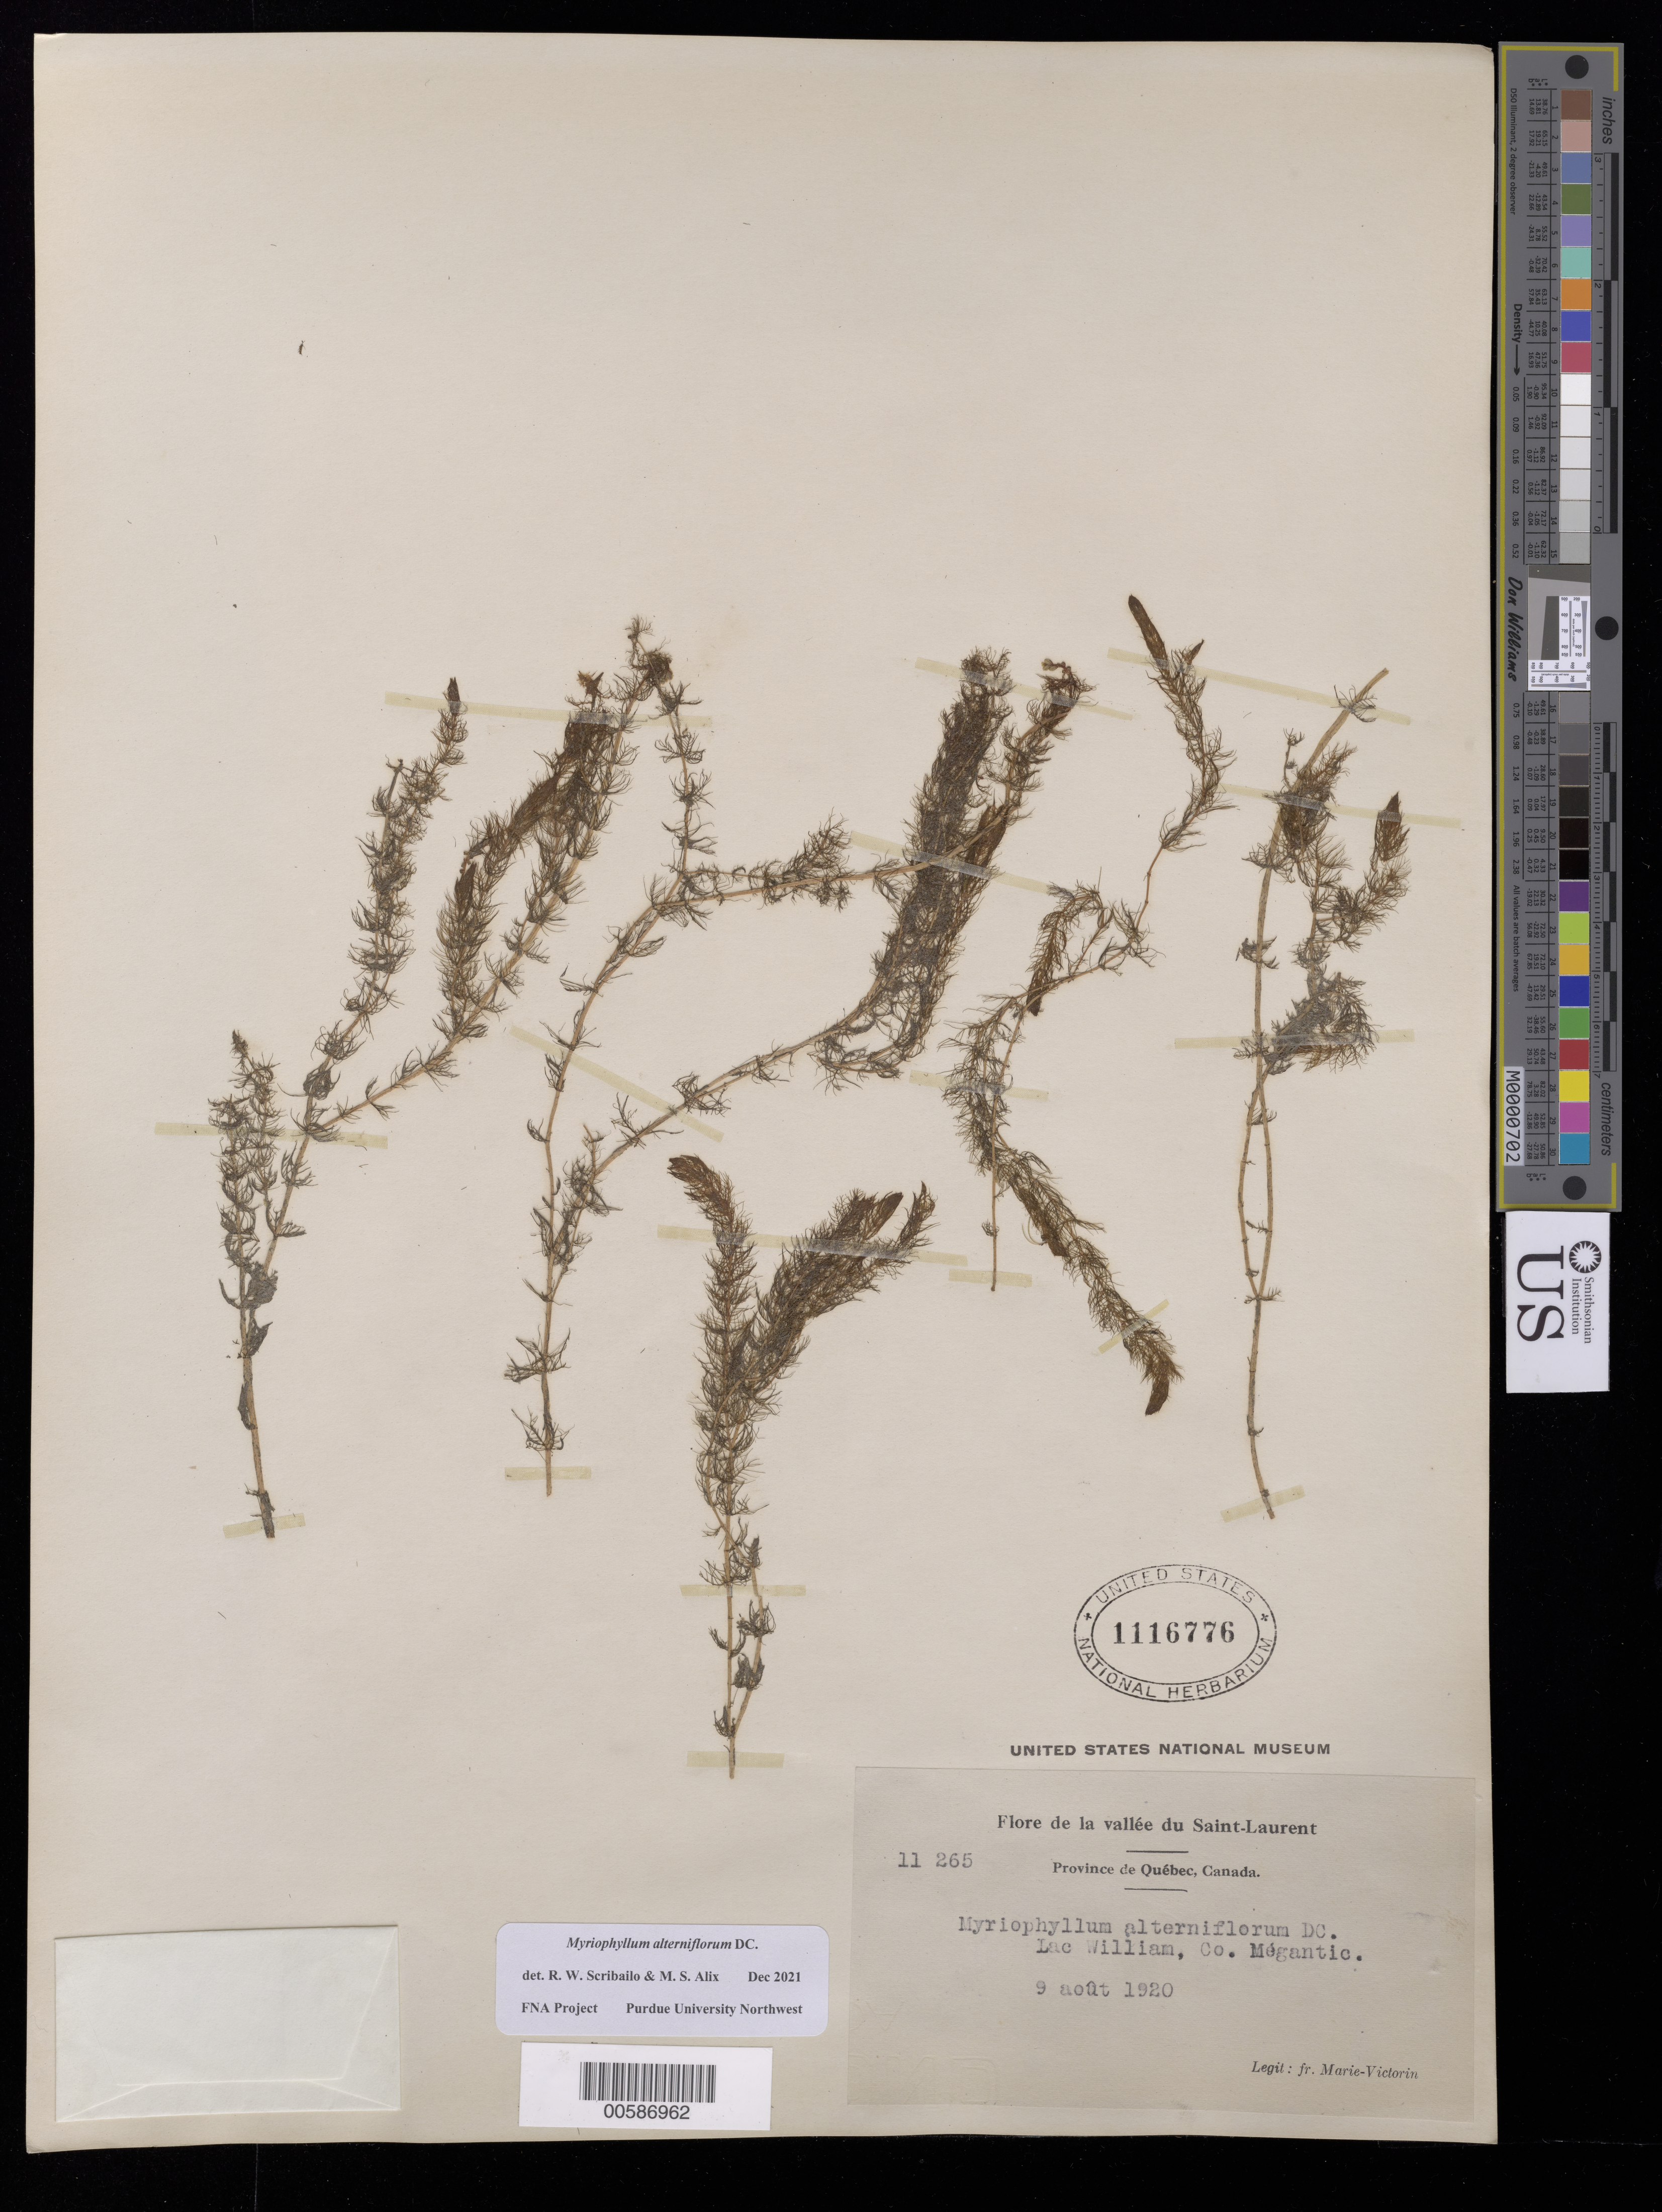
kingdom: Plantae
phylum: Tracheophyta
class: Magnoliopsida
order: Saxifragales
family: Haloragaceae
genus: Myriophyllum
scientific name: Myriophyllum alterniflorum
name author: DC.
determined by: Scribailo, R. W.; Alix, M. S.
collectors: Fr. Marie-Victorin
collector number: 11265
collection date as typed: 09 Aug 1920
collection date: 1920-08-09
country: Canada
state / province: Quebec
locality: Megantic, William Lake Co.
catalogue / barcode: US 1116776